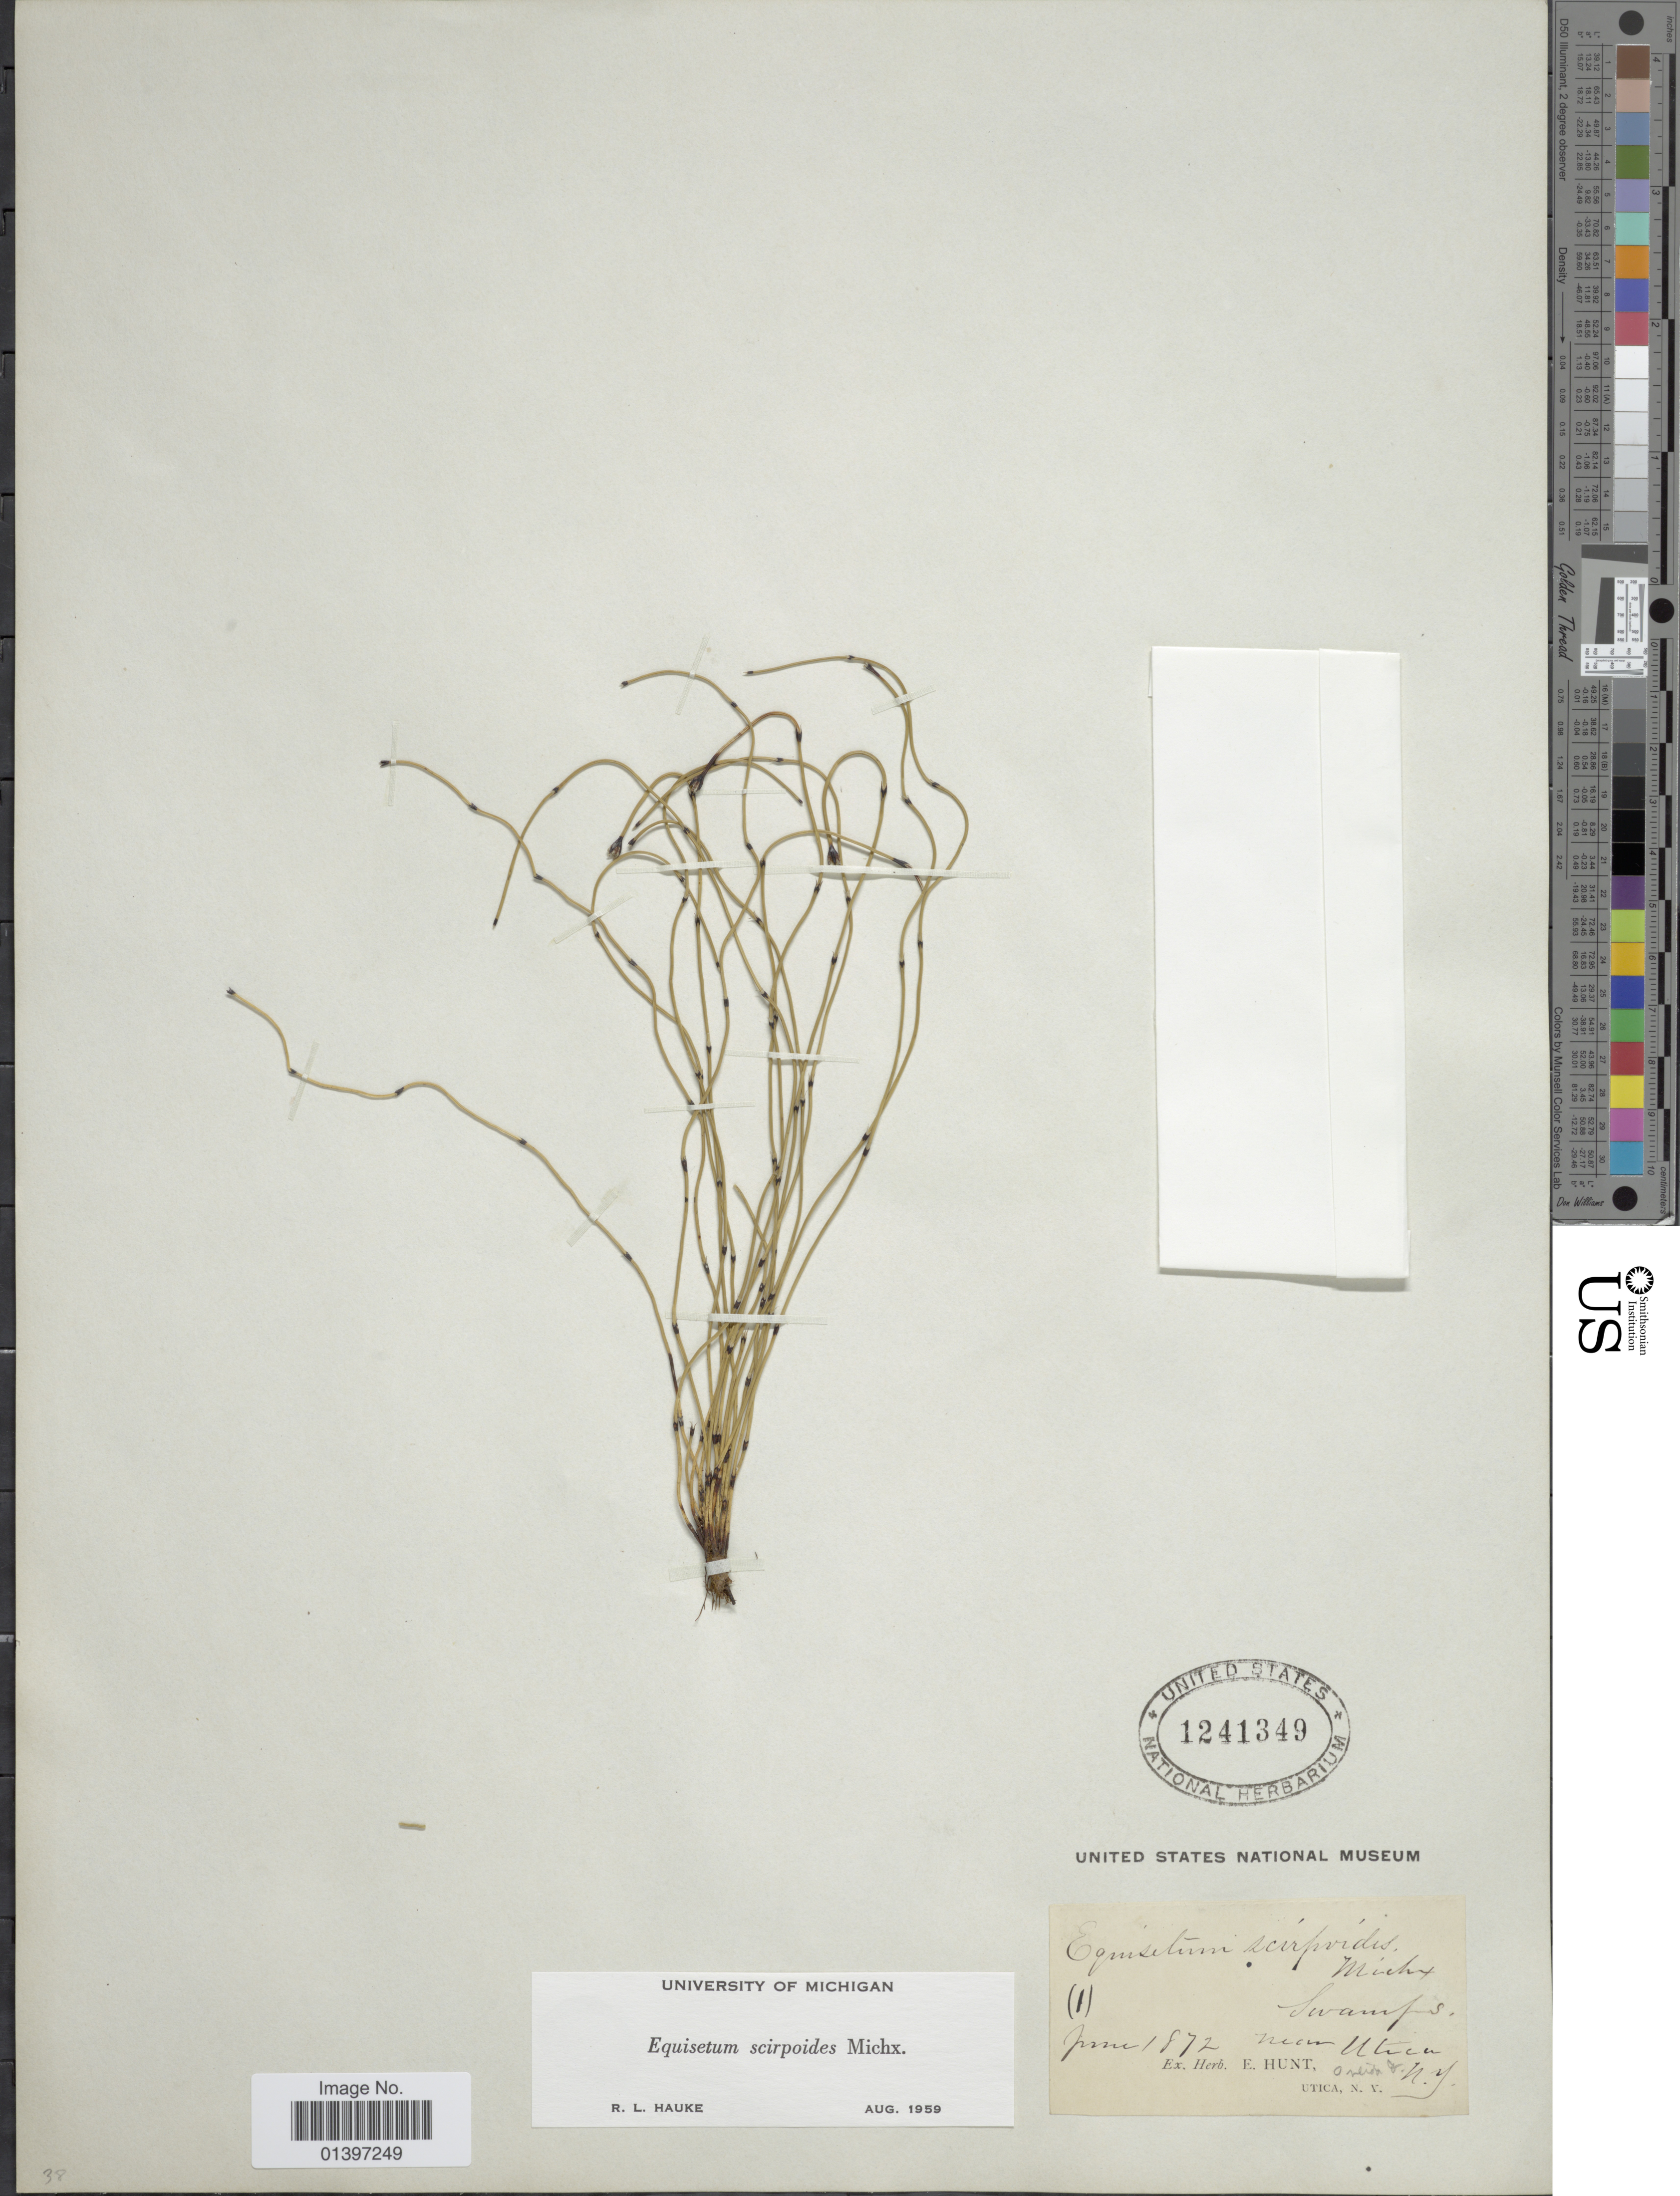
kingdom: Plantae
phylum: Tracheophyta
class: Polypodiopsida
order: Equisetales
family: Equisetaceae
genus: Equisetum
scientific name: Equisetum scirpoides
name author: Michx.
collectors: ex herb. E. Hunt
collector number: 1?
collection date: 1872-06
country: United States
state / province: New York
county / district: Oneida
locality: Swamps near Utica, Oneida Co. N.Y.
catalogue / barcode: US 1241349